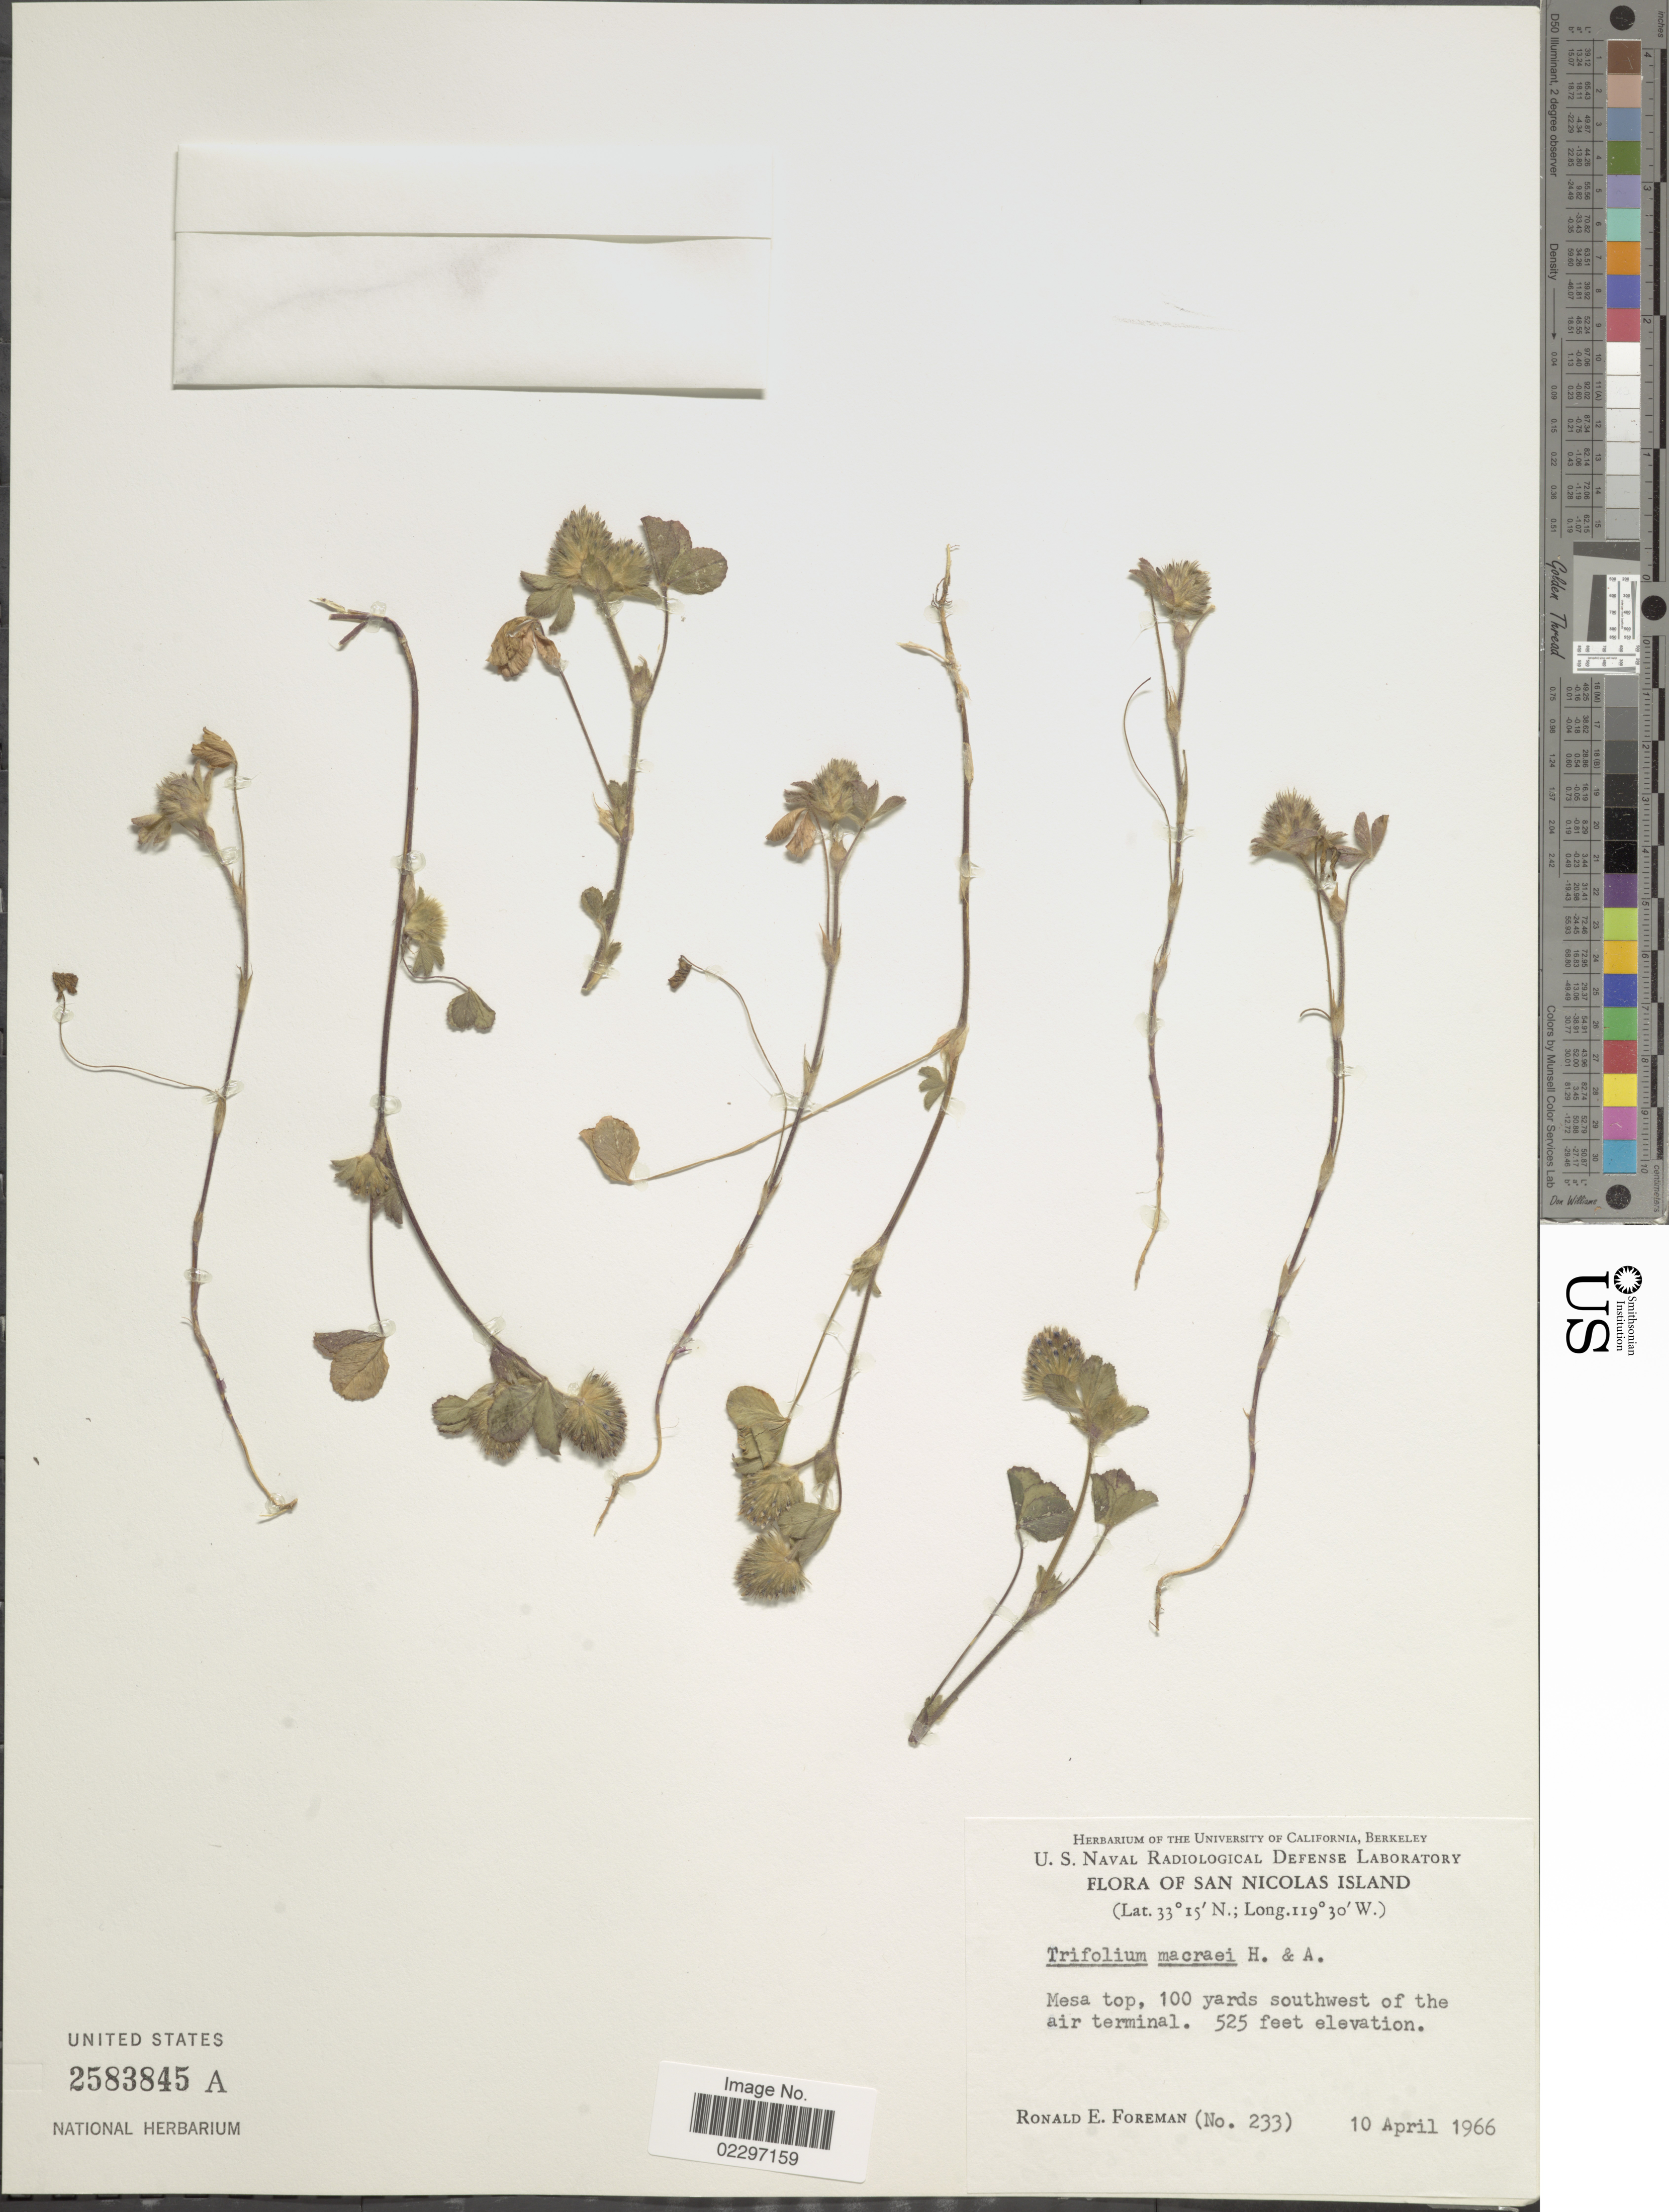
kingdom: Plantae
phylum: Tracheophyta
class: Magnoliopsida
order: Fabales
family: Fabaceae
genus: Trifolium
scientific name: Trifolium macraei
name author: Hook. & Arn.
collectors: R. Foreman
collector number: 233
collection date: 1966-04-10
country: United States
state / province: California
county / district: Ventura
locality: San Nicolas Island. Mesa top, 100 yards southwest of the air terminal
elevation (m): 160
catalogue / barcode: US 2583845A